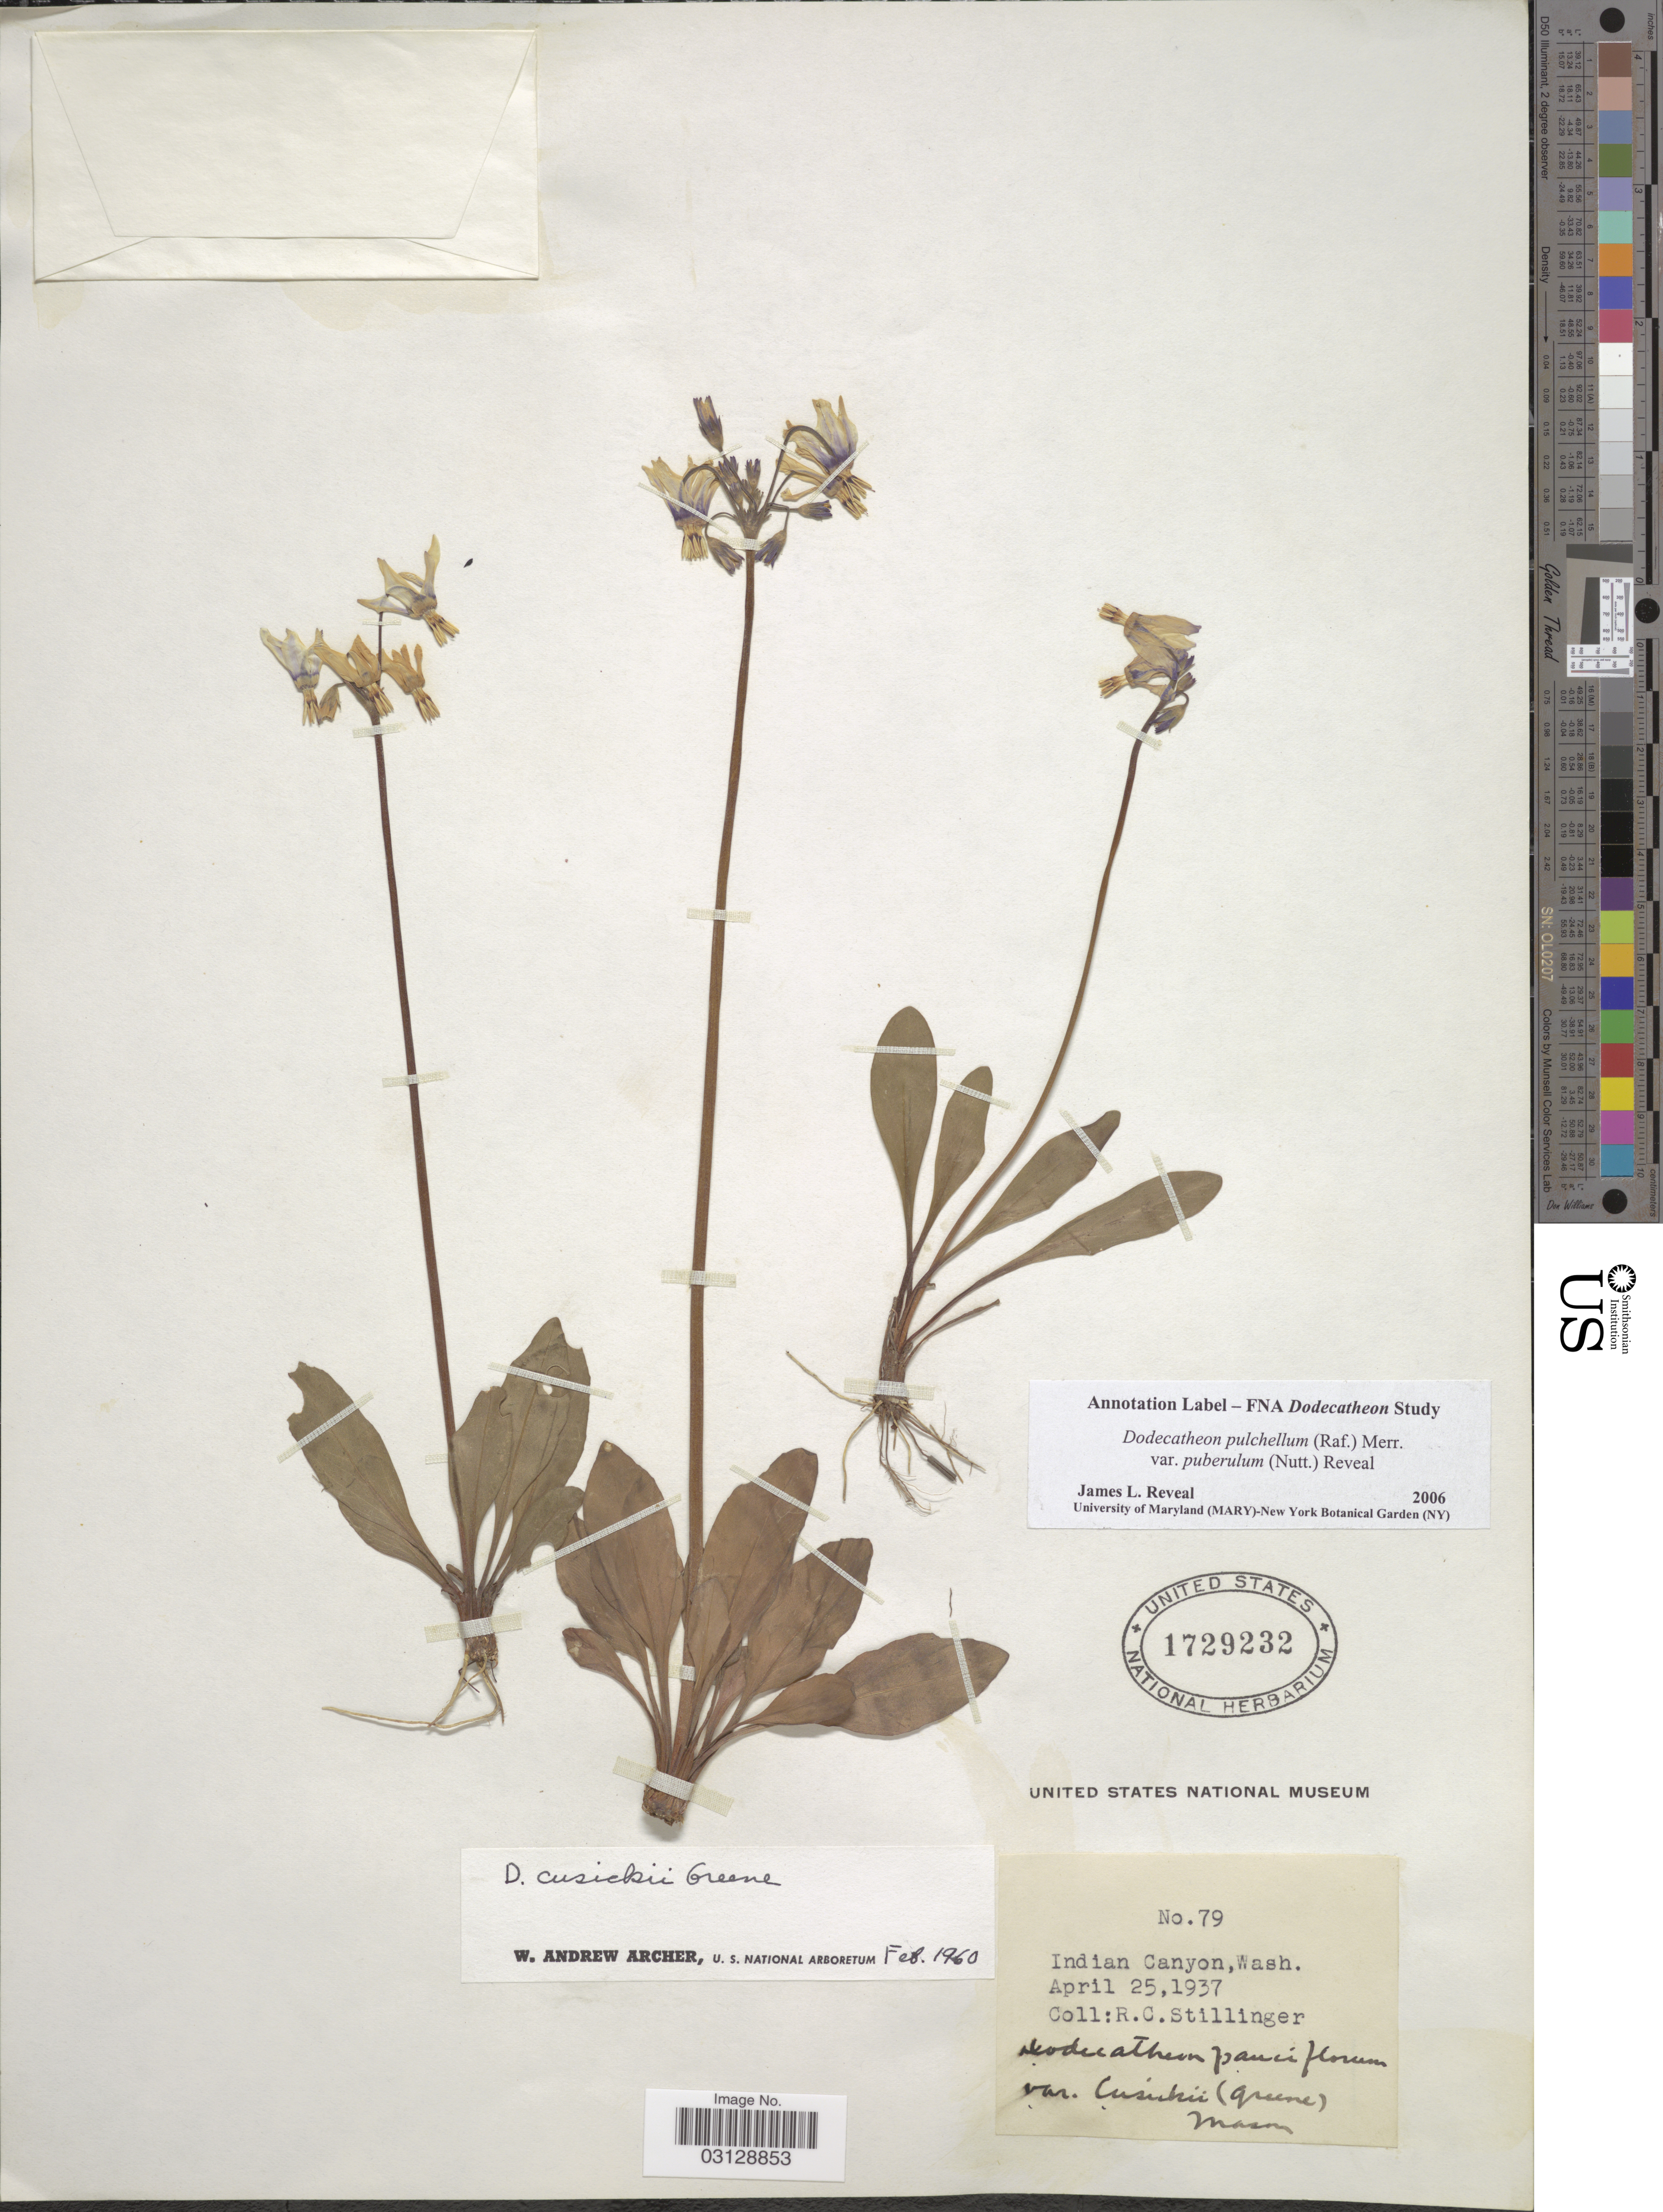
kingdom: Plantae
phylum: Tracheophyta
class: Magnoliopsida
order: Ericales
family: Primulaceae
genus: Dodecatheon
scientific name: Dodecatheon pulchellum var. cusickii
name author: (Greene) Reveal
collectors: R. Stillinger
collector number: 79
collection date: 1937-04-25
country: United States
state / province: Washington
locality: Indian Canyon.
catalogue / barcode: US 1729232